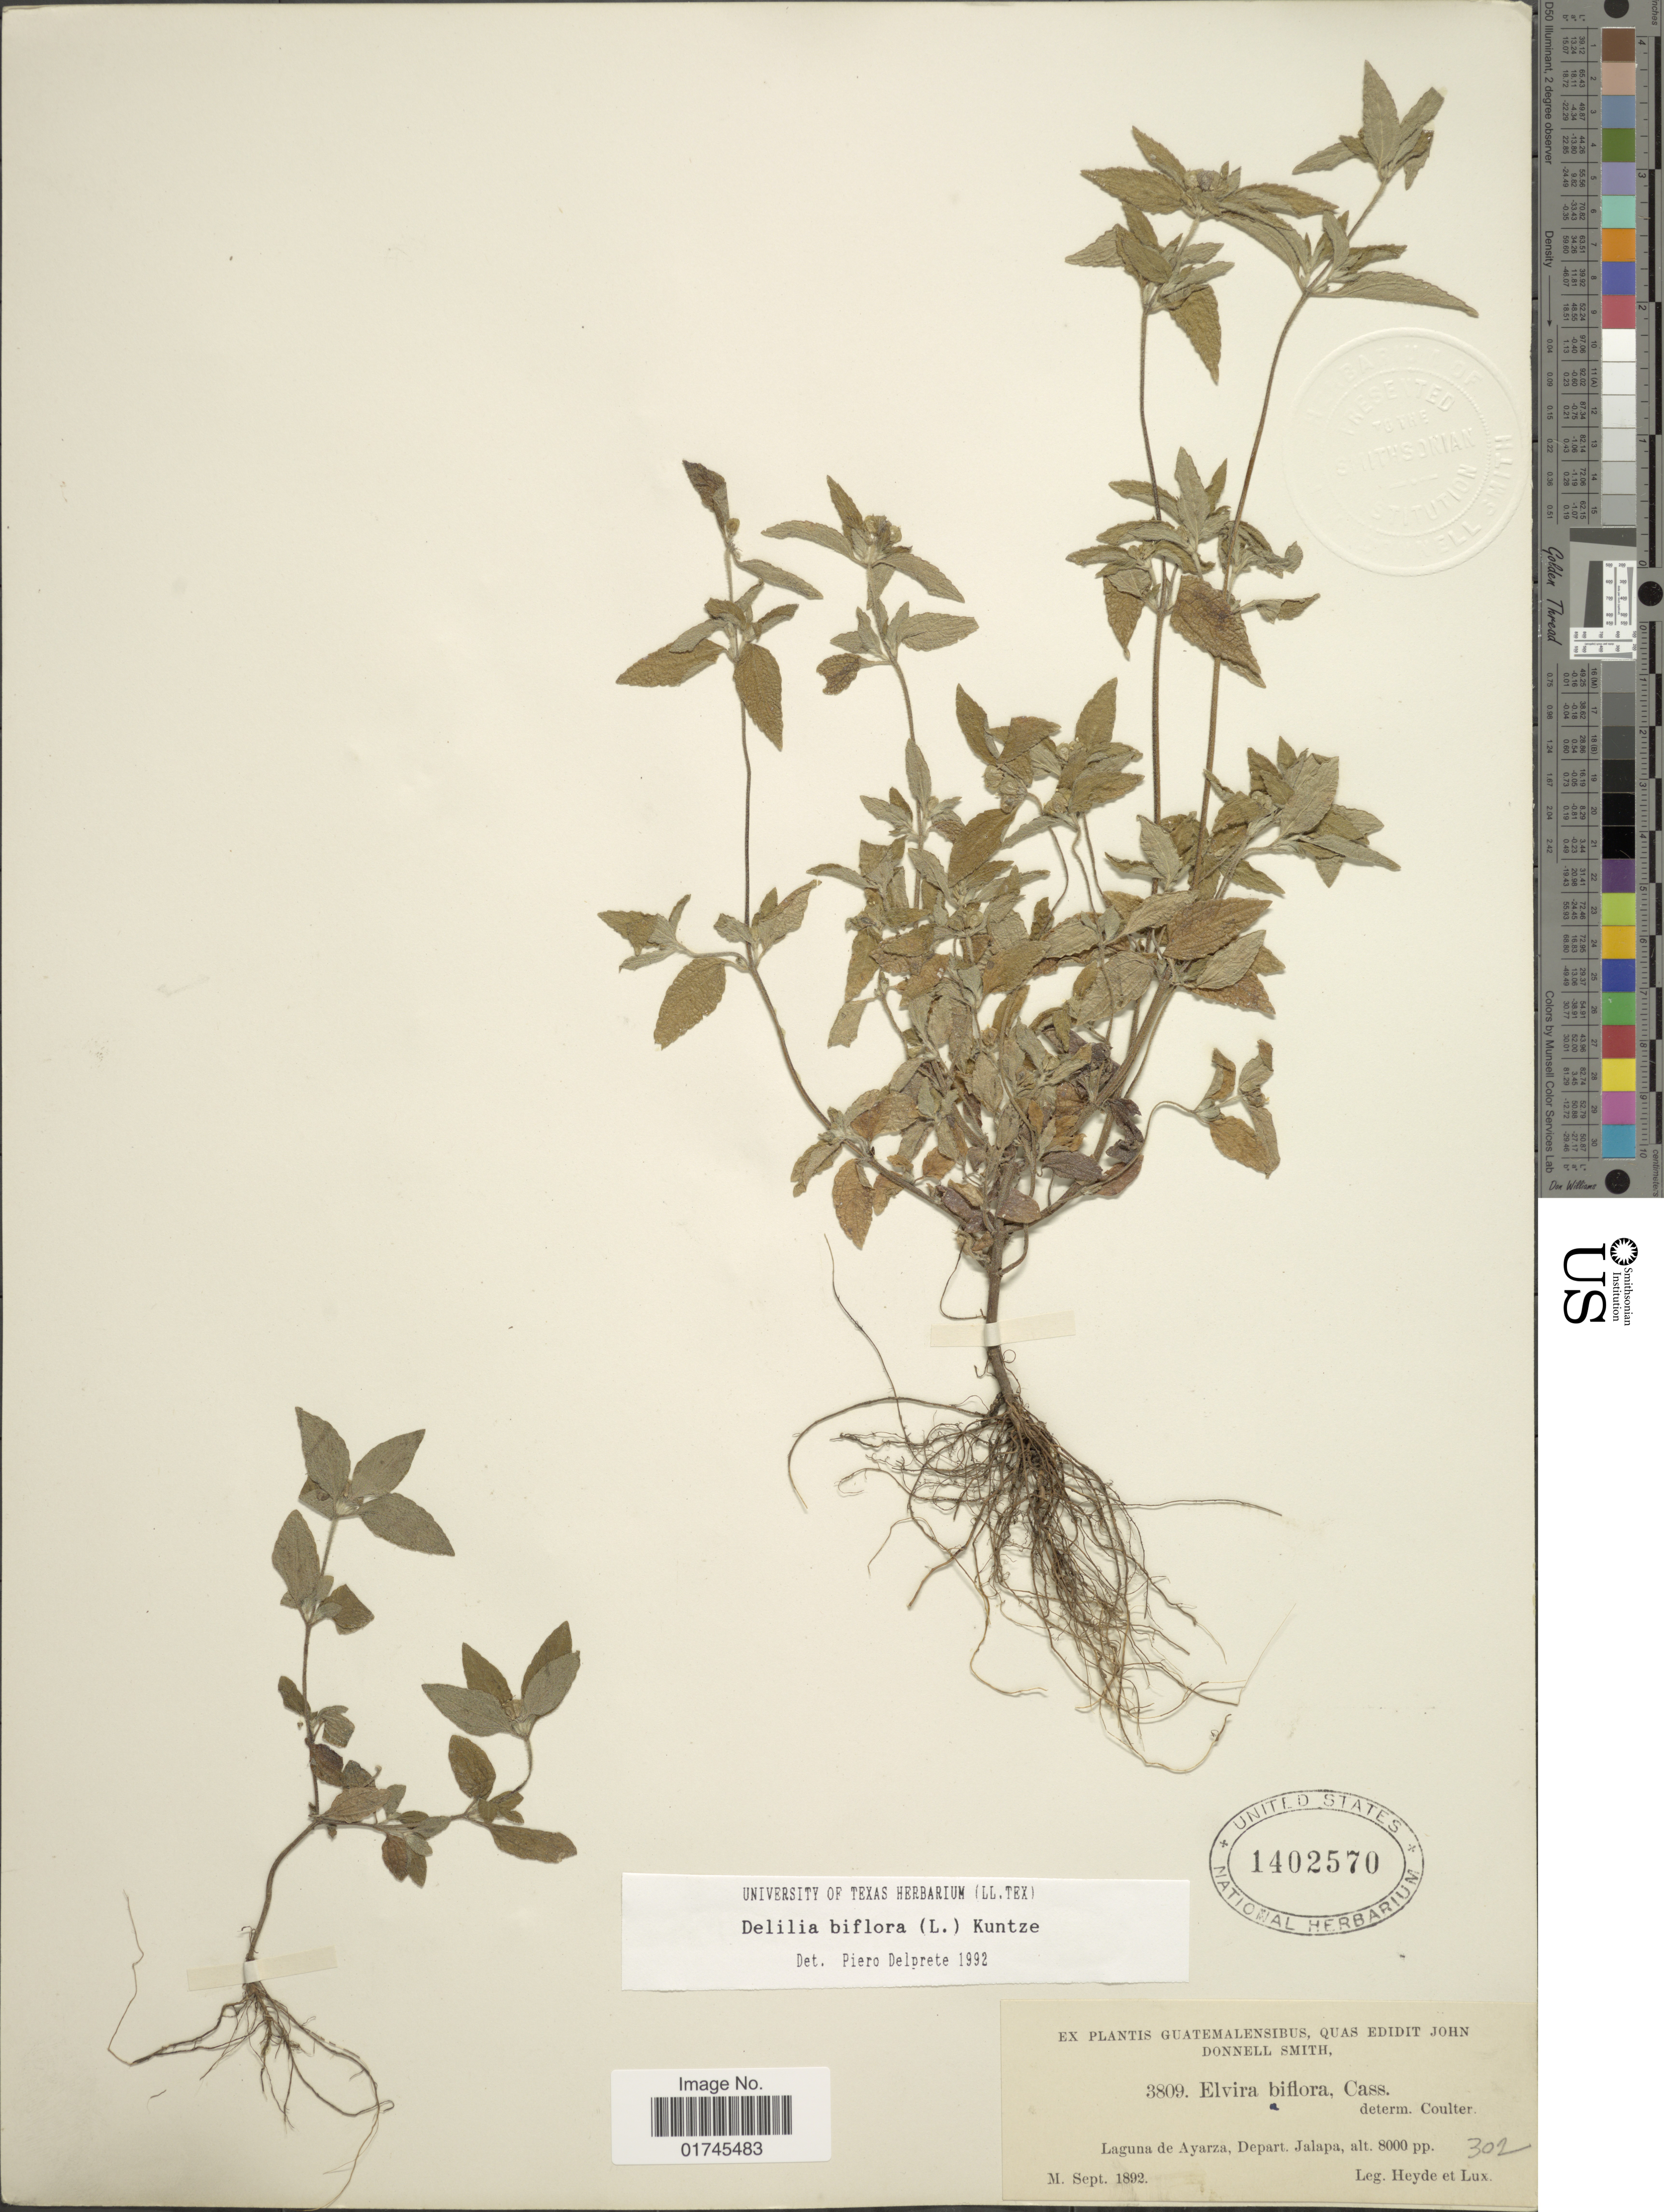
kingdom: Plantae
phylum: Tracheophyta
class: Magnoliopsida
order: Asterales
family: Asteraceae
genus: Delilia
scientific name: Delilia biflora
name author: (L.) Kuntze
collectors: Heyde & Lux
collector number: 3809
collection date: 1892-09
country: Guatemala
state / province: Jalapa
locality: Laguna de Ayarza, Depart Jalapa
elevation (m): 2438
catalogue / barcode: US 1402570